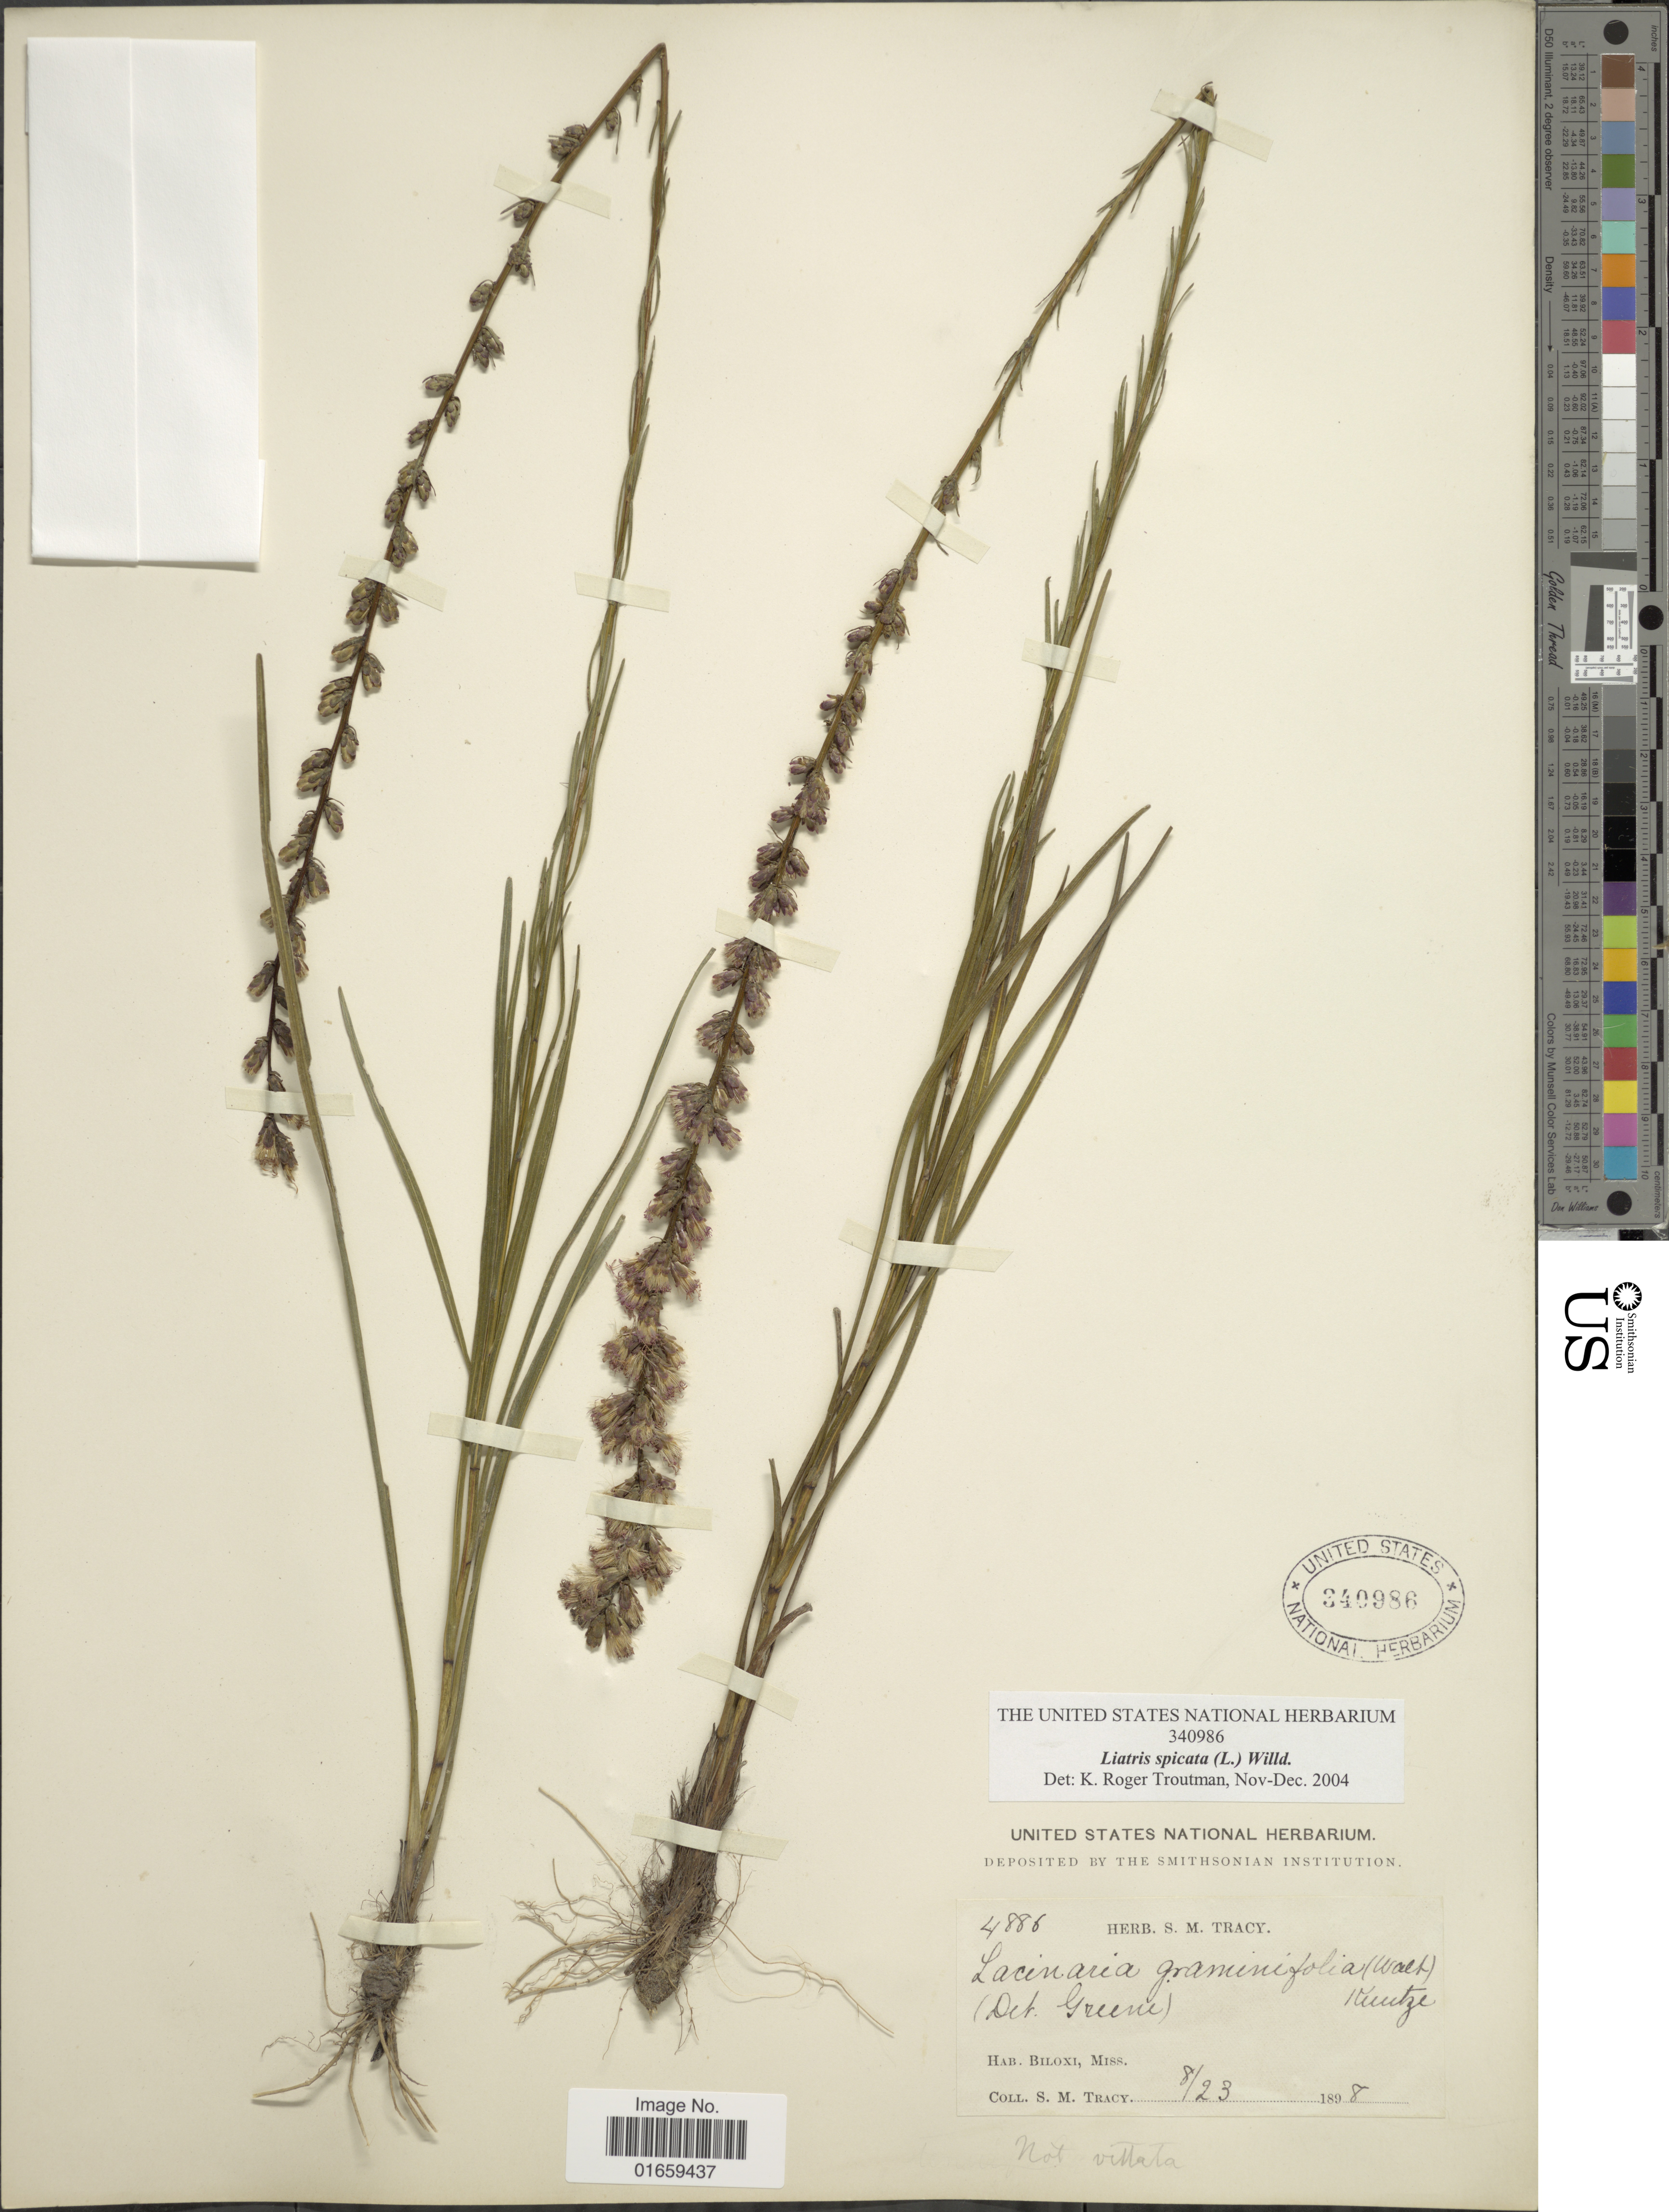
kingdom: Plantae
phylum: Tracheophyta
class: Magnoliopsida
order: Asterales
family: Asteraceae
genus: Liatris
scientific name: Liatris spicata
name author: (L.) Willd.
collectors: S. M. Tracy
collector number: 4886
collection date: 1898-08-23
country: United States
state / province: Mississippi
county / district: Harrison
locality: Biloxi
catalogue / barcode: US 340986